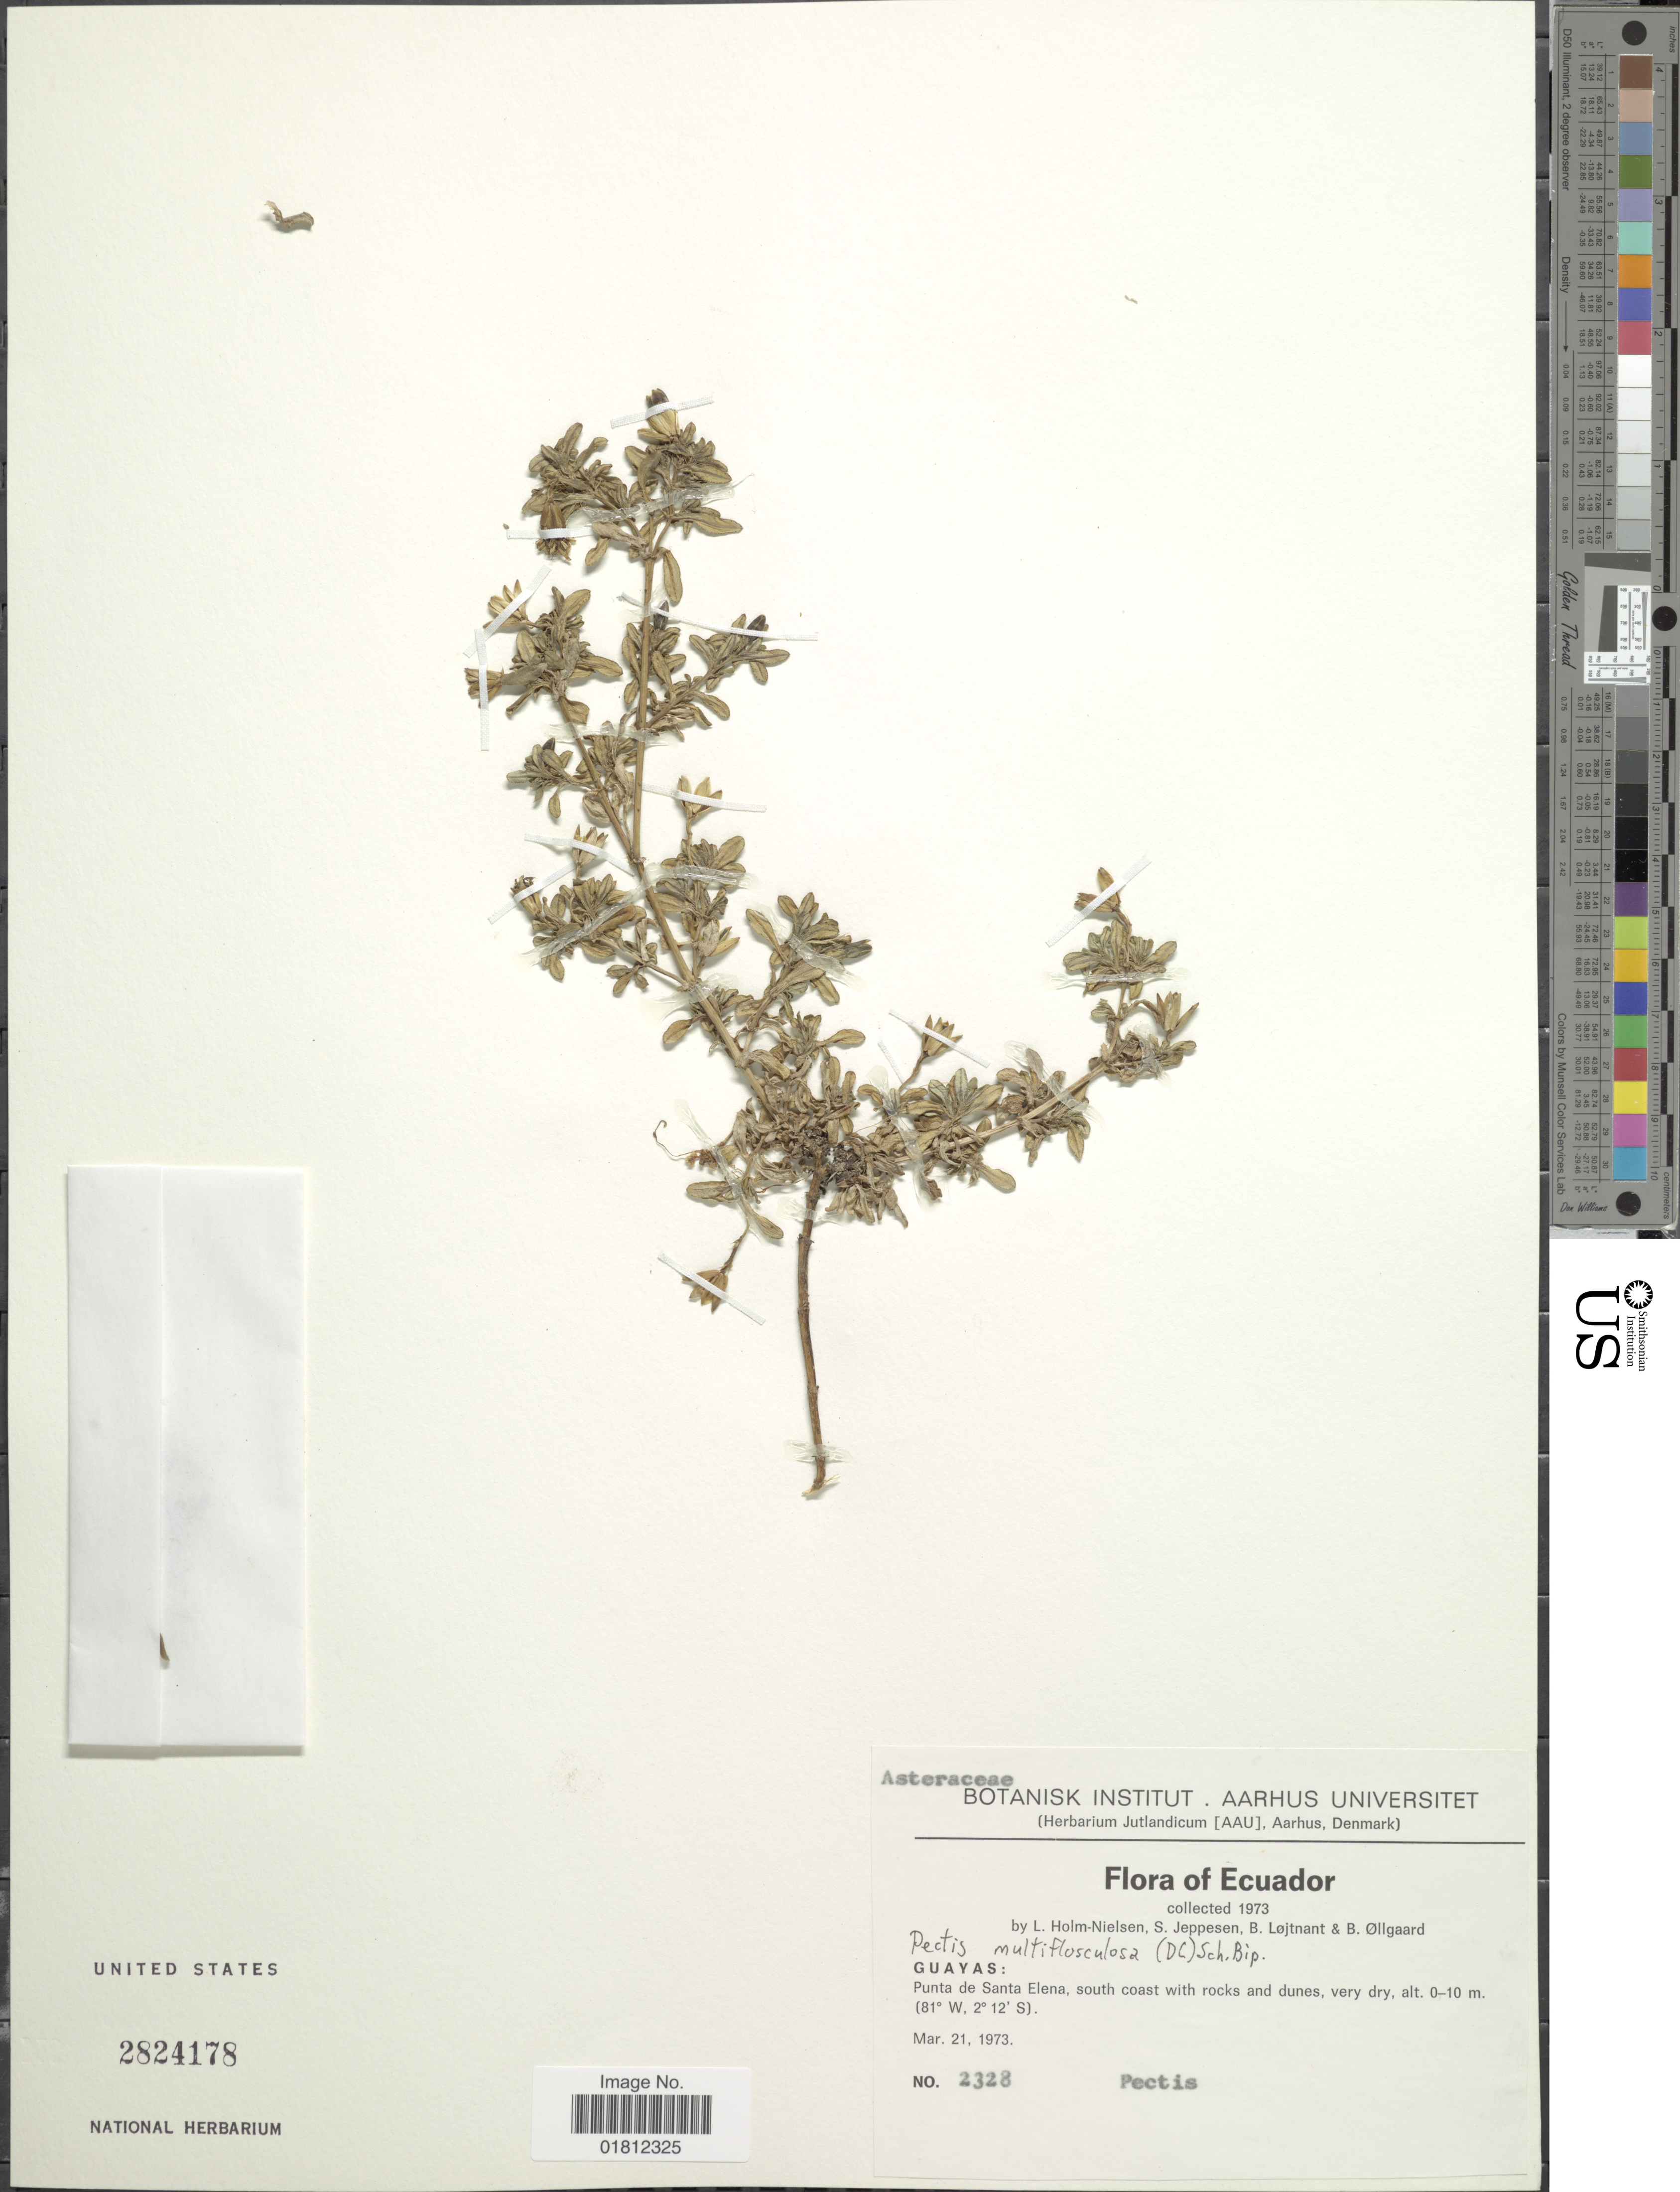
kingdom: Plantae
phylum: Tracheophyta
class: Magnoliopsida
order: Asterales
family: Asteraceae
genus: Pectis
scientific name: Pectis multiflosculosa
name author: (DC.) Sch. Bip.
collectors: L. B. Holm-Nielsen, S. Jeppesen, B. Löjtnant & B. Øllgaard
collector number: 2328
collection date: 1973-03-21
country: Ecuador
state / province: Guayas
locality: Guayas: punta de Santa Elena, south of coast with rocks and dunes.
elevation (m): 0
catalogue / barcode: US 2824178